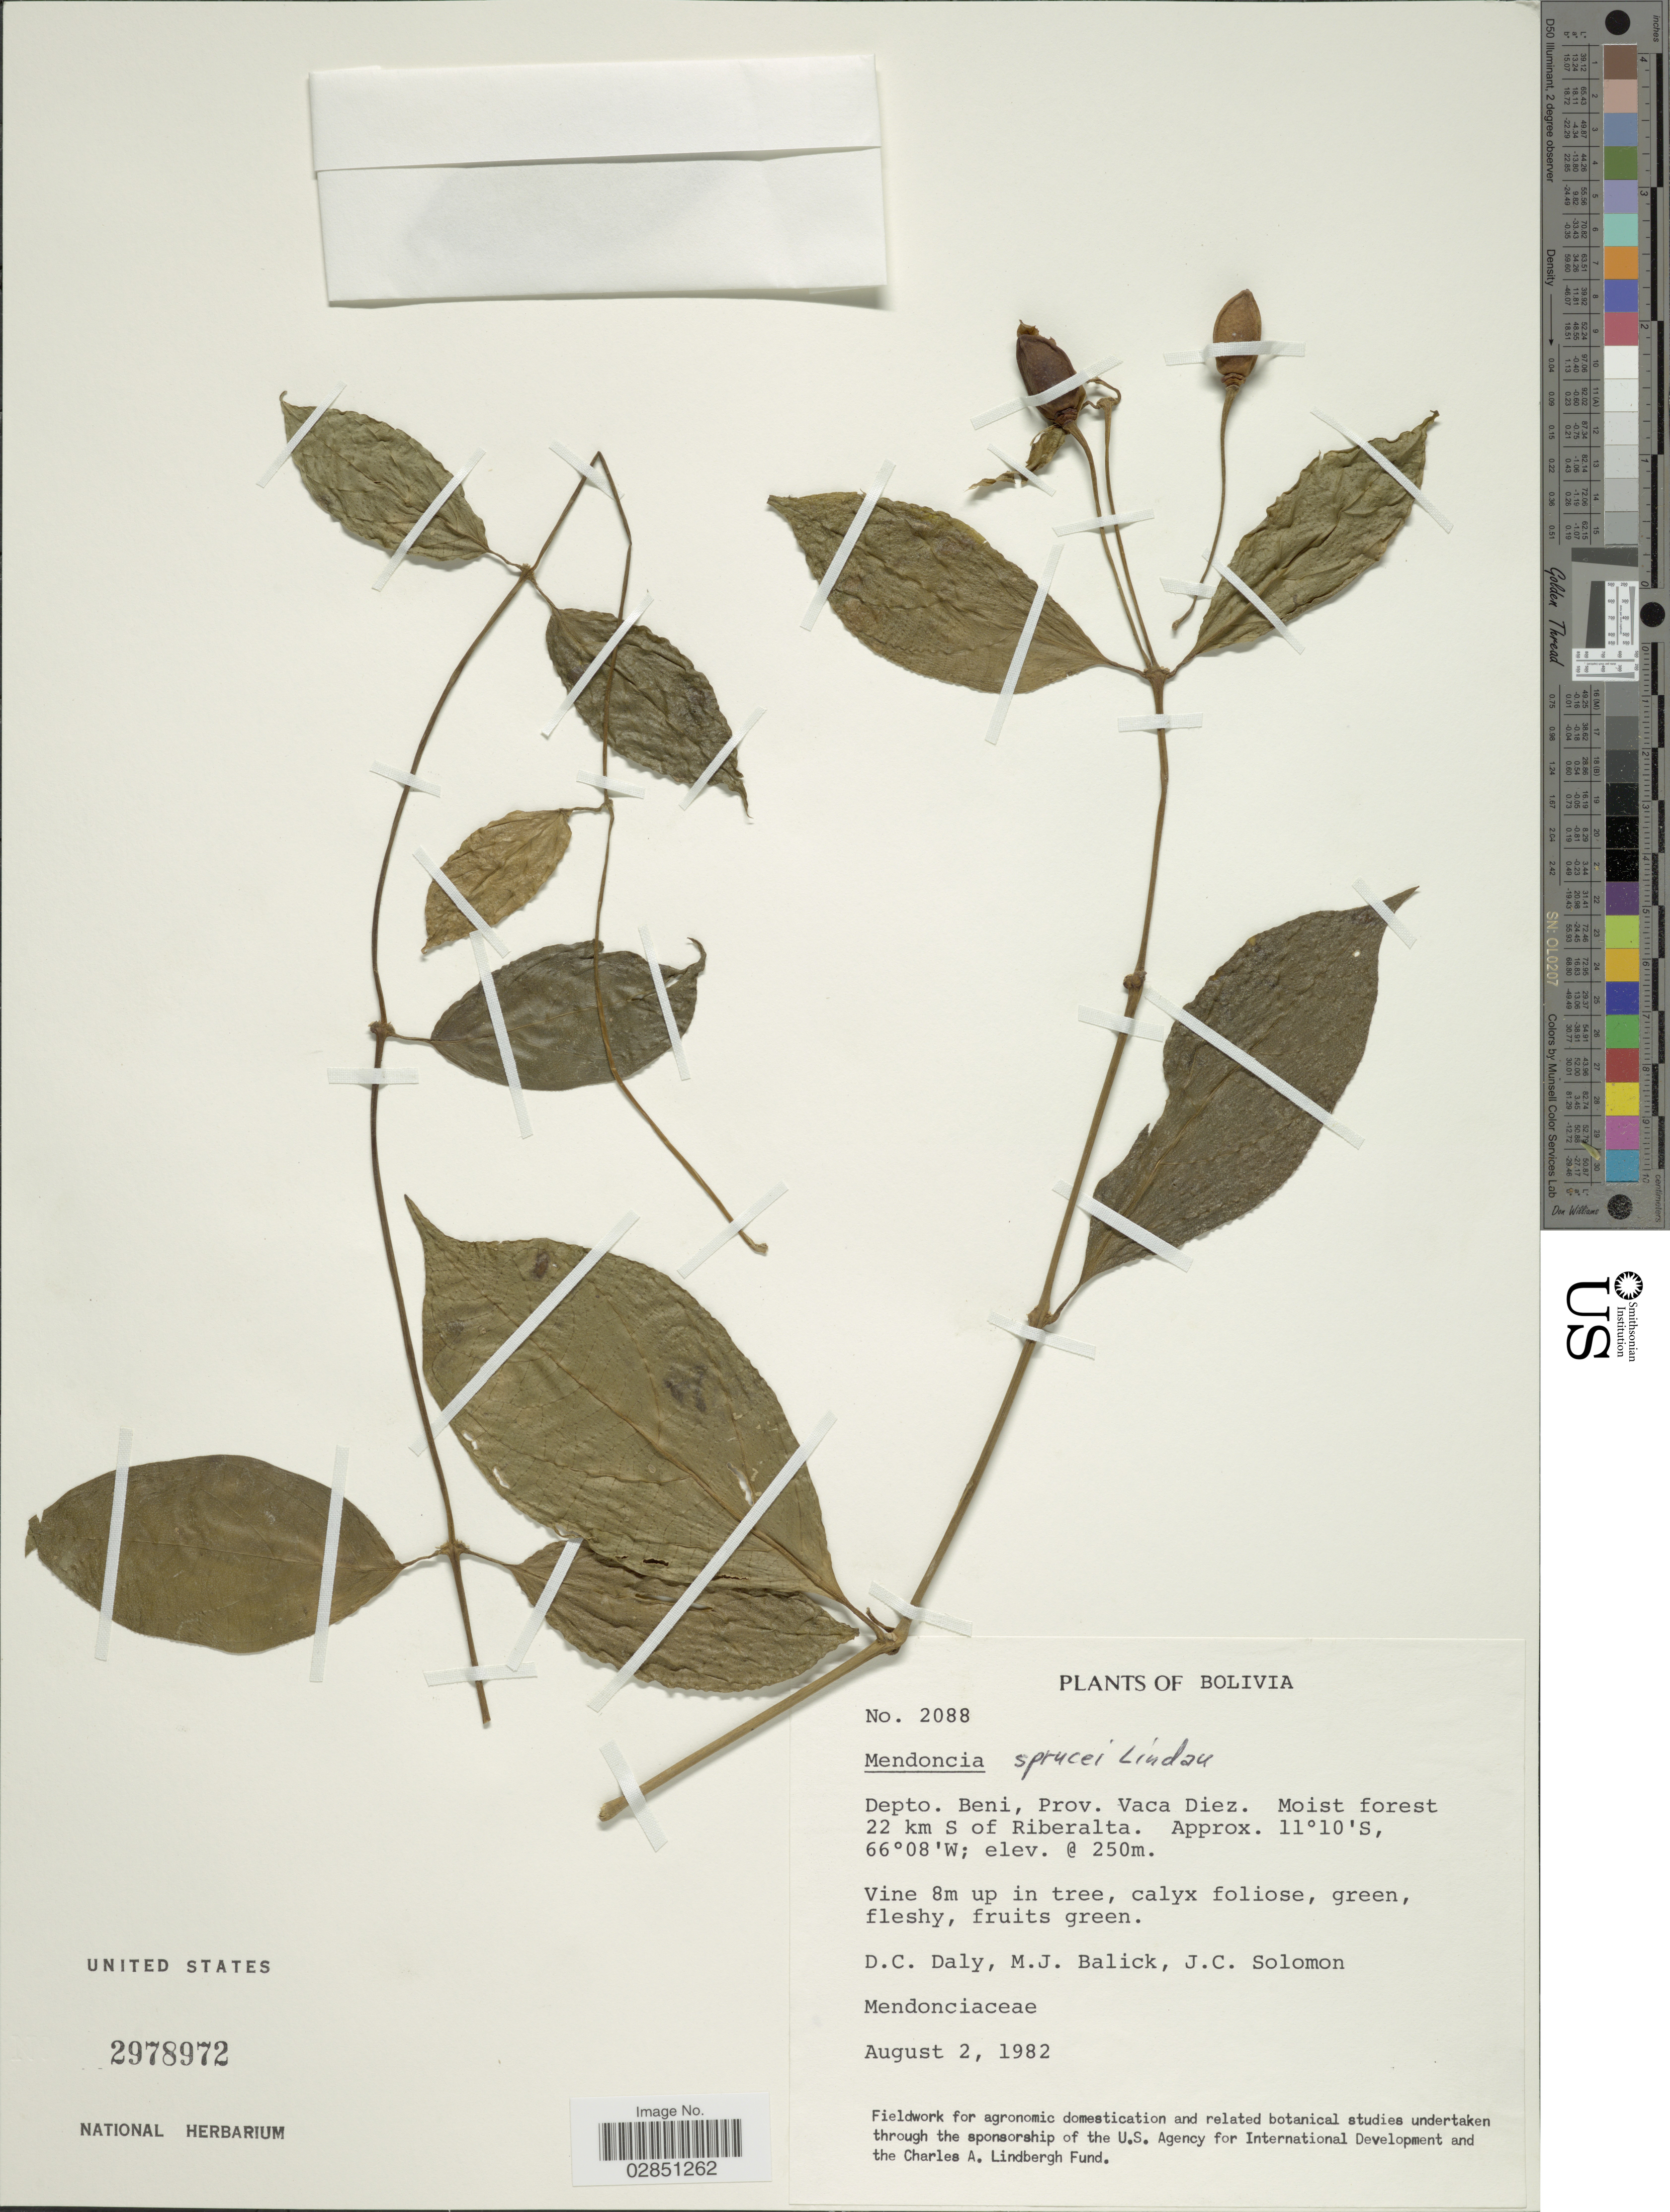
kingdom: Plantae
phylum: Tracheophyta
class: Magnoliopsida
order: Lamiales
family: Acanthaceae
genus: Mendoncia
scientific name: Mendoncia meyeniana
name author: Nees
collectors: D. C. Daly, M. J. Balick & J. C. Solomon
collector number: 2088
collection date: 1982-08-02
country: Bolivia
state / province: Beni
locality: Depto. Beni, Prov. Vaca Diez. Moist forest 22 km S of Riberalta.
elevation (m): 250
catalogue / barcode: US 2978972